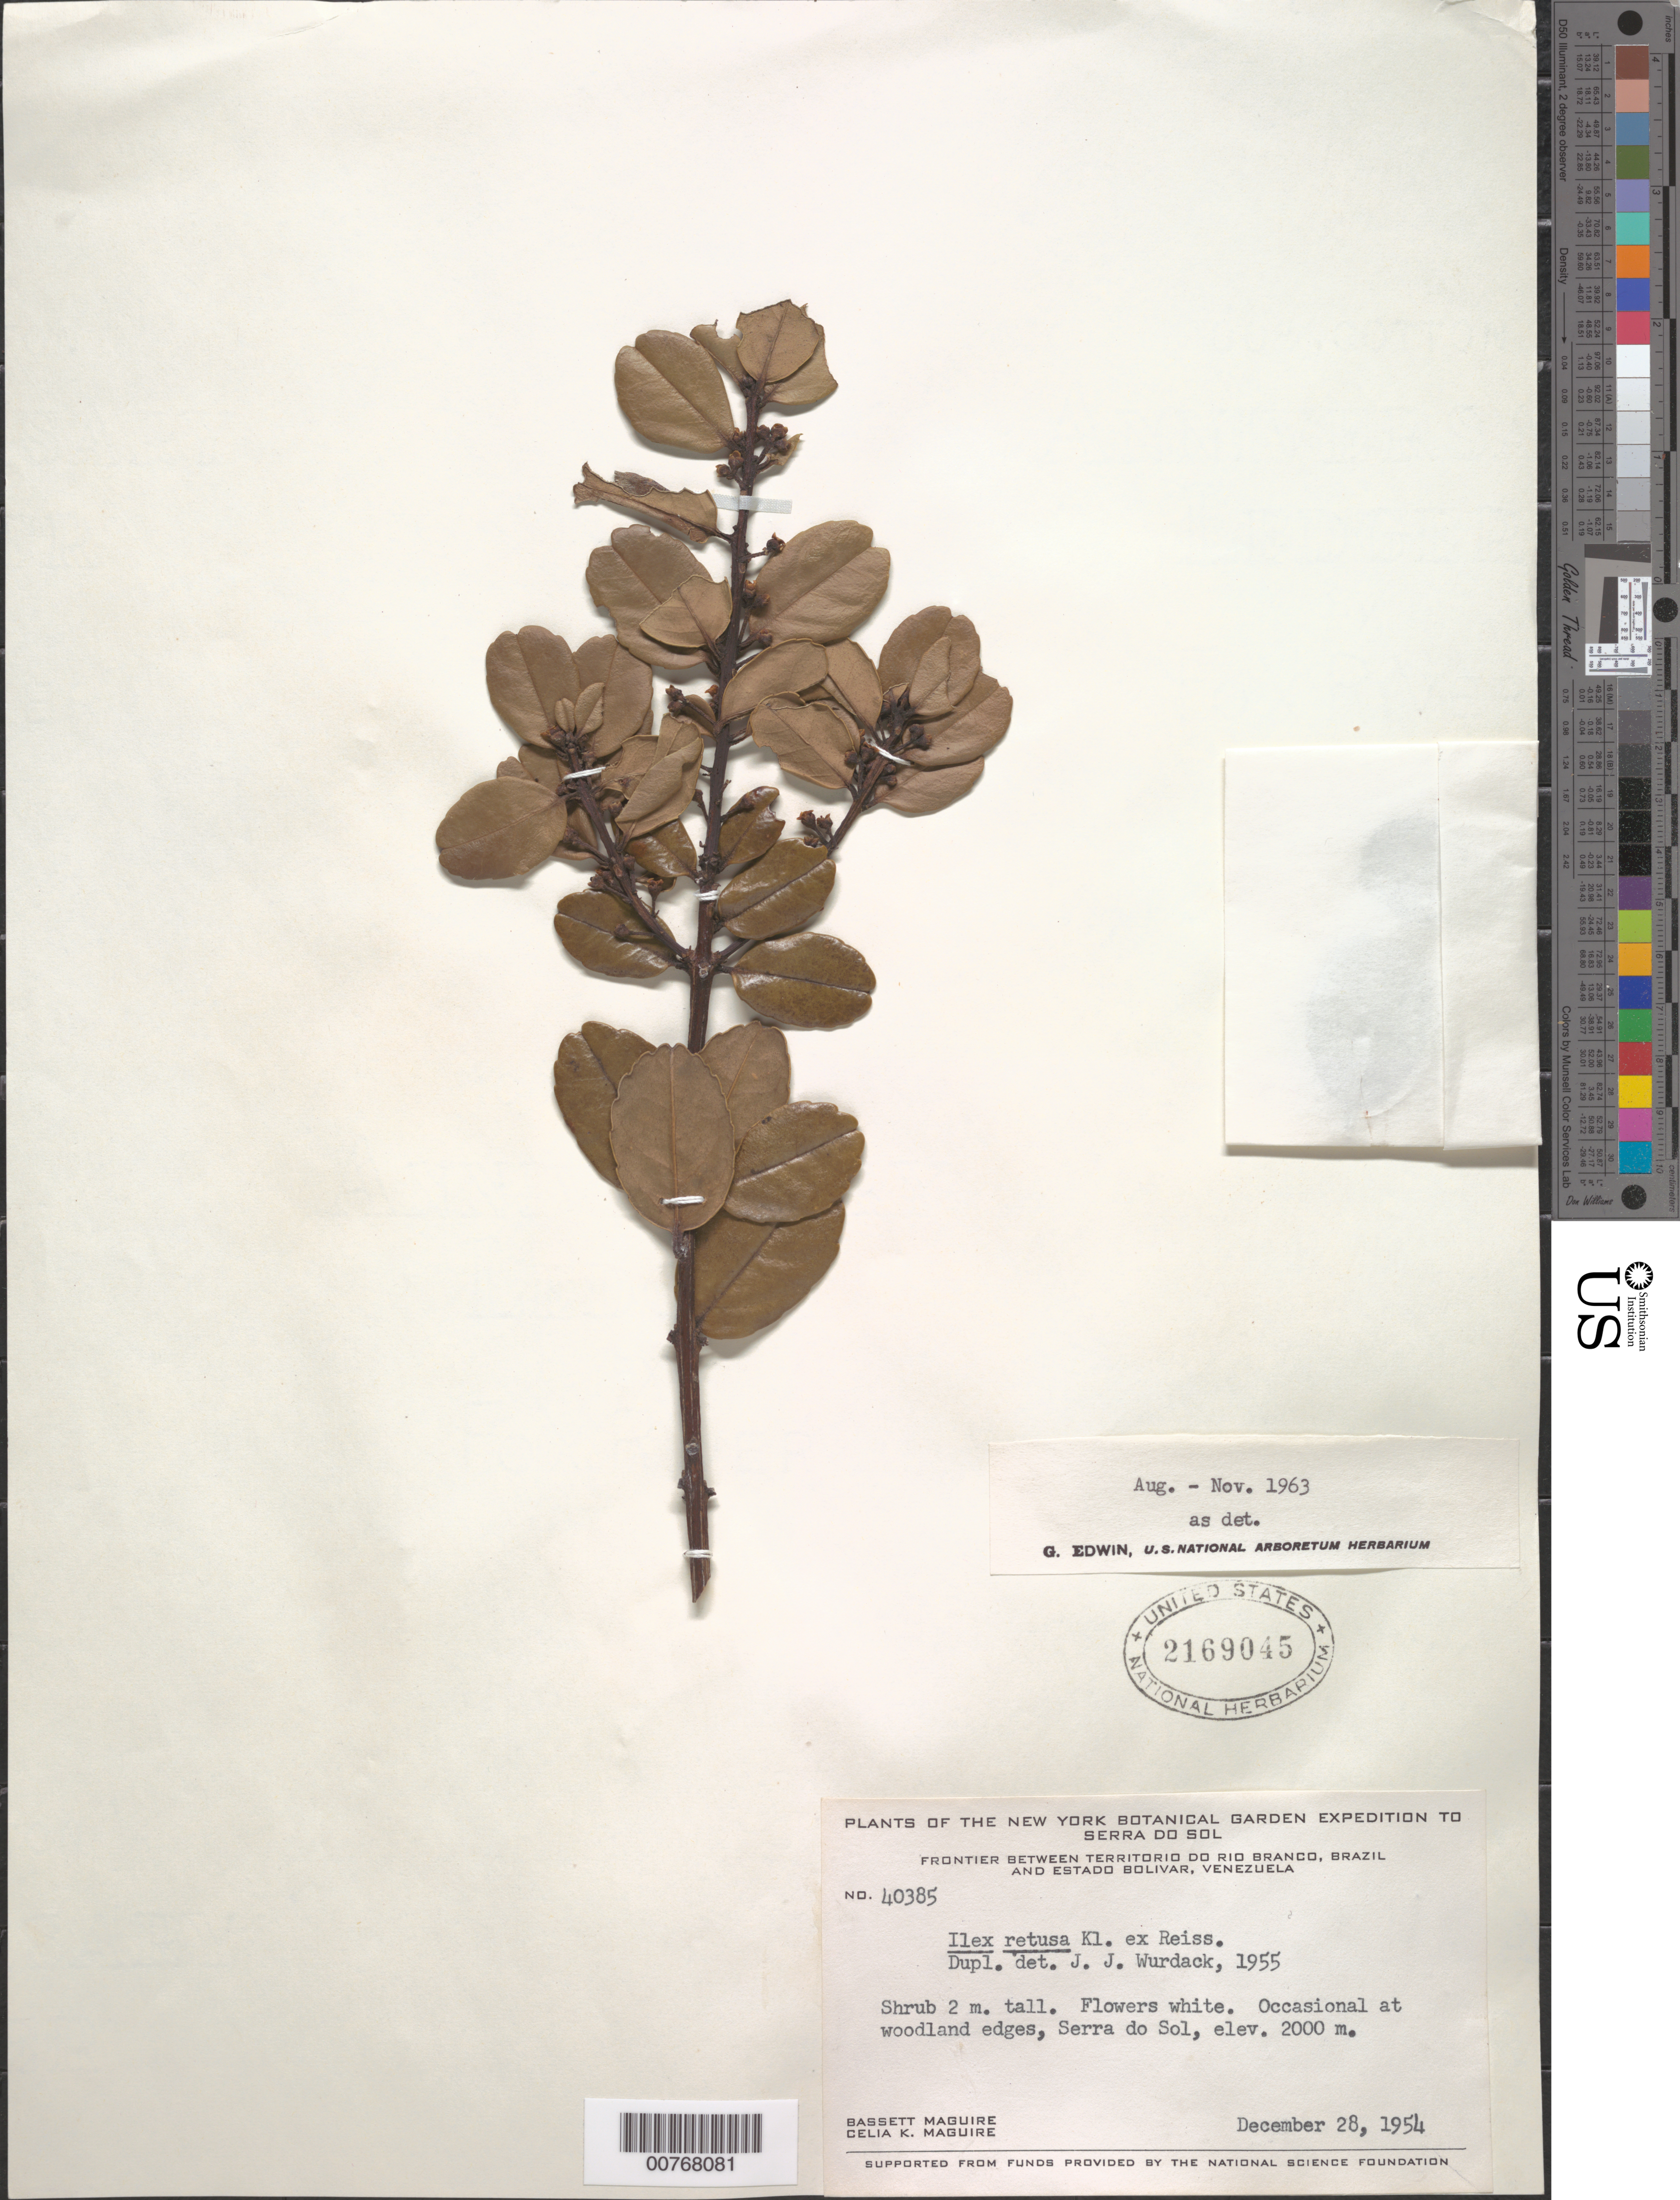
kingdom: Plantae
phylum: Tracheophyta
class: Magnoliopsida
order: Aquifoliales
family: Aquifoliaceae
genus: Ilex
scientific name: Ilex retusa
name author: Klotzsch ex Reissek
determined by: Edwin, G.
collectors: B. Maguire & C. K. Maguire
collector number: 40385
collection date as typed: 28-Dec-54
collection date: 1954-12-28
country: Venezuela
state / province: Bolívar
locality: Serra do Sol, frontier betw. TerRiver do Río Branco, Brazil & Bolívar, Venezuela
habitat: Woodland edges, Serra do Sol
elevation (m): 2000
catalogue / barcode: US 2169045